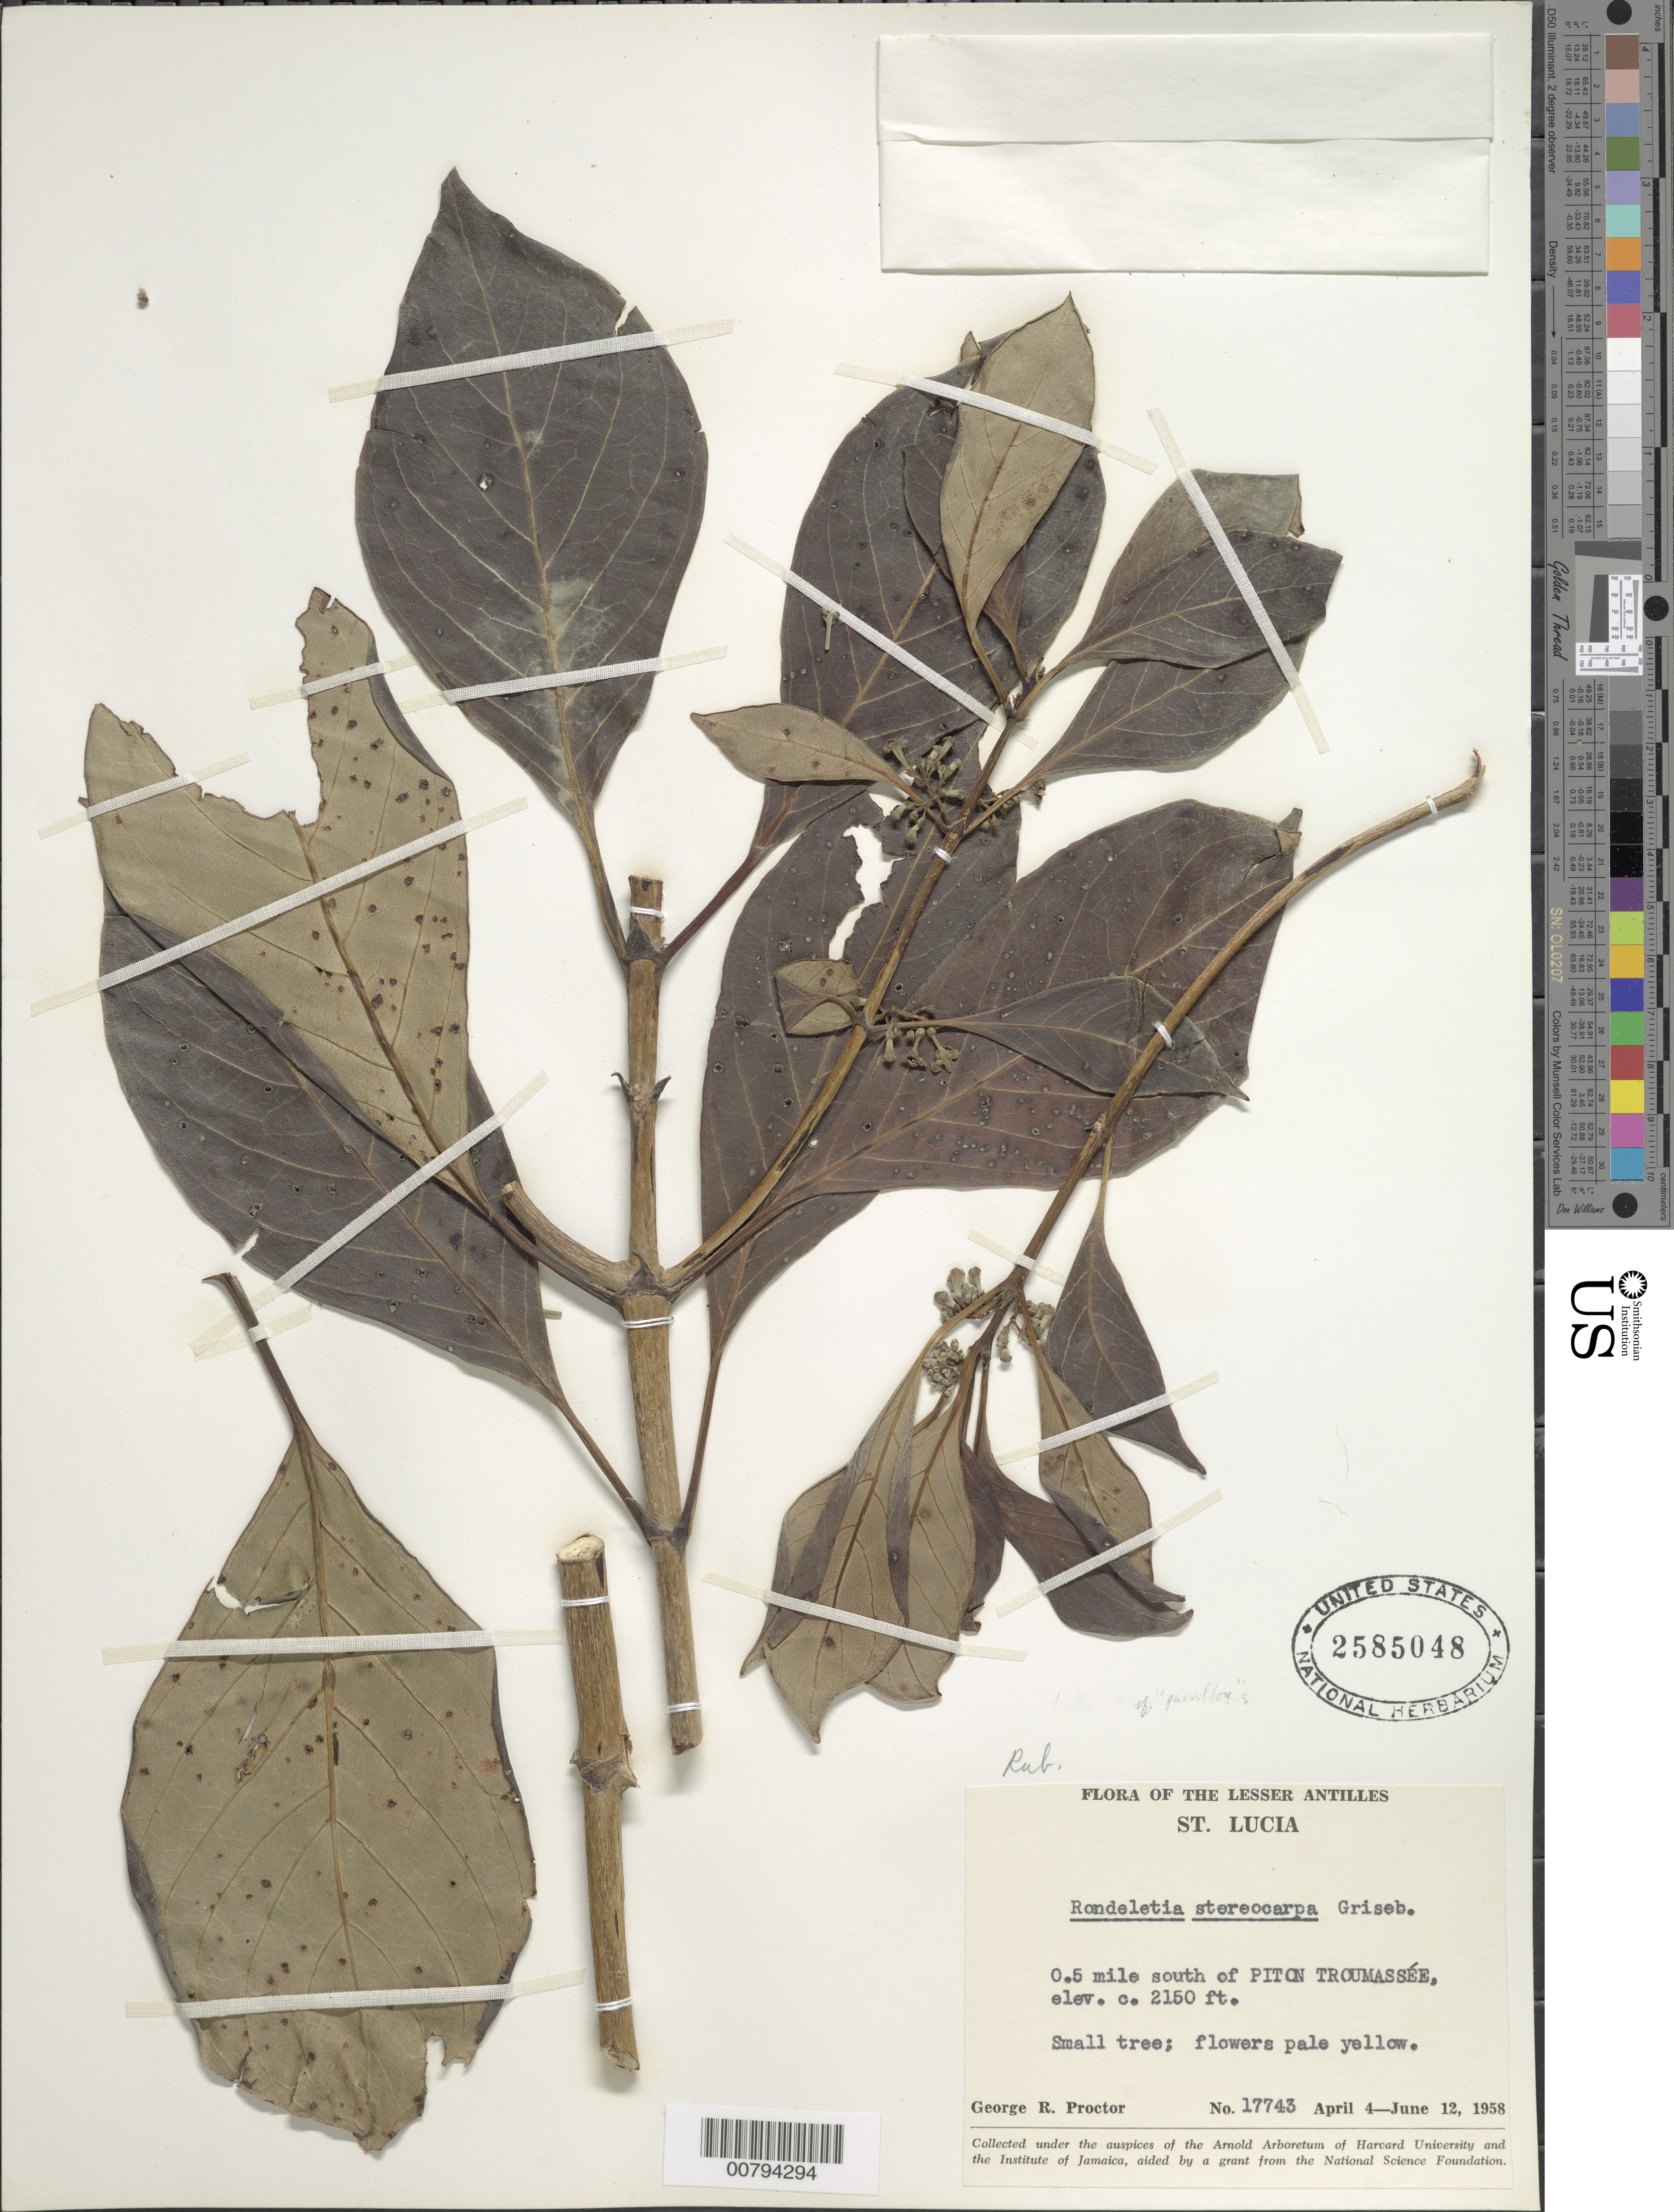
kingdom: Plantae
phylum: Tracheophyta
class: Magnoliopsida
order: Gentianales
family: Rubiaceae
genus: Rondeletia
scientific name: Rondeletia parviflora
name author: Poir.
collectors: G. R. Proctor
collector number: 17743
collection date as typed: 04 Apr 1958 to 12 Jun 1958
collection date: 1958-04-04/1958-06-12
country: St. Lucia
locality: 0.5 miles south of Piton Troumassée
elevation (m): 655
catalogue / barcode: US 2585048